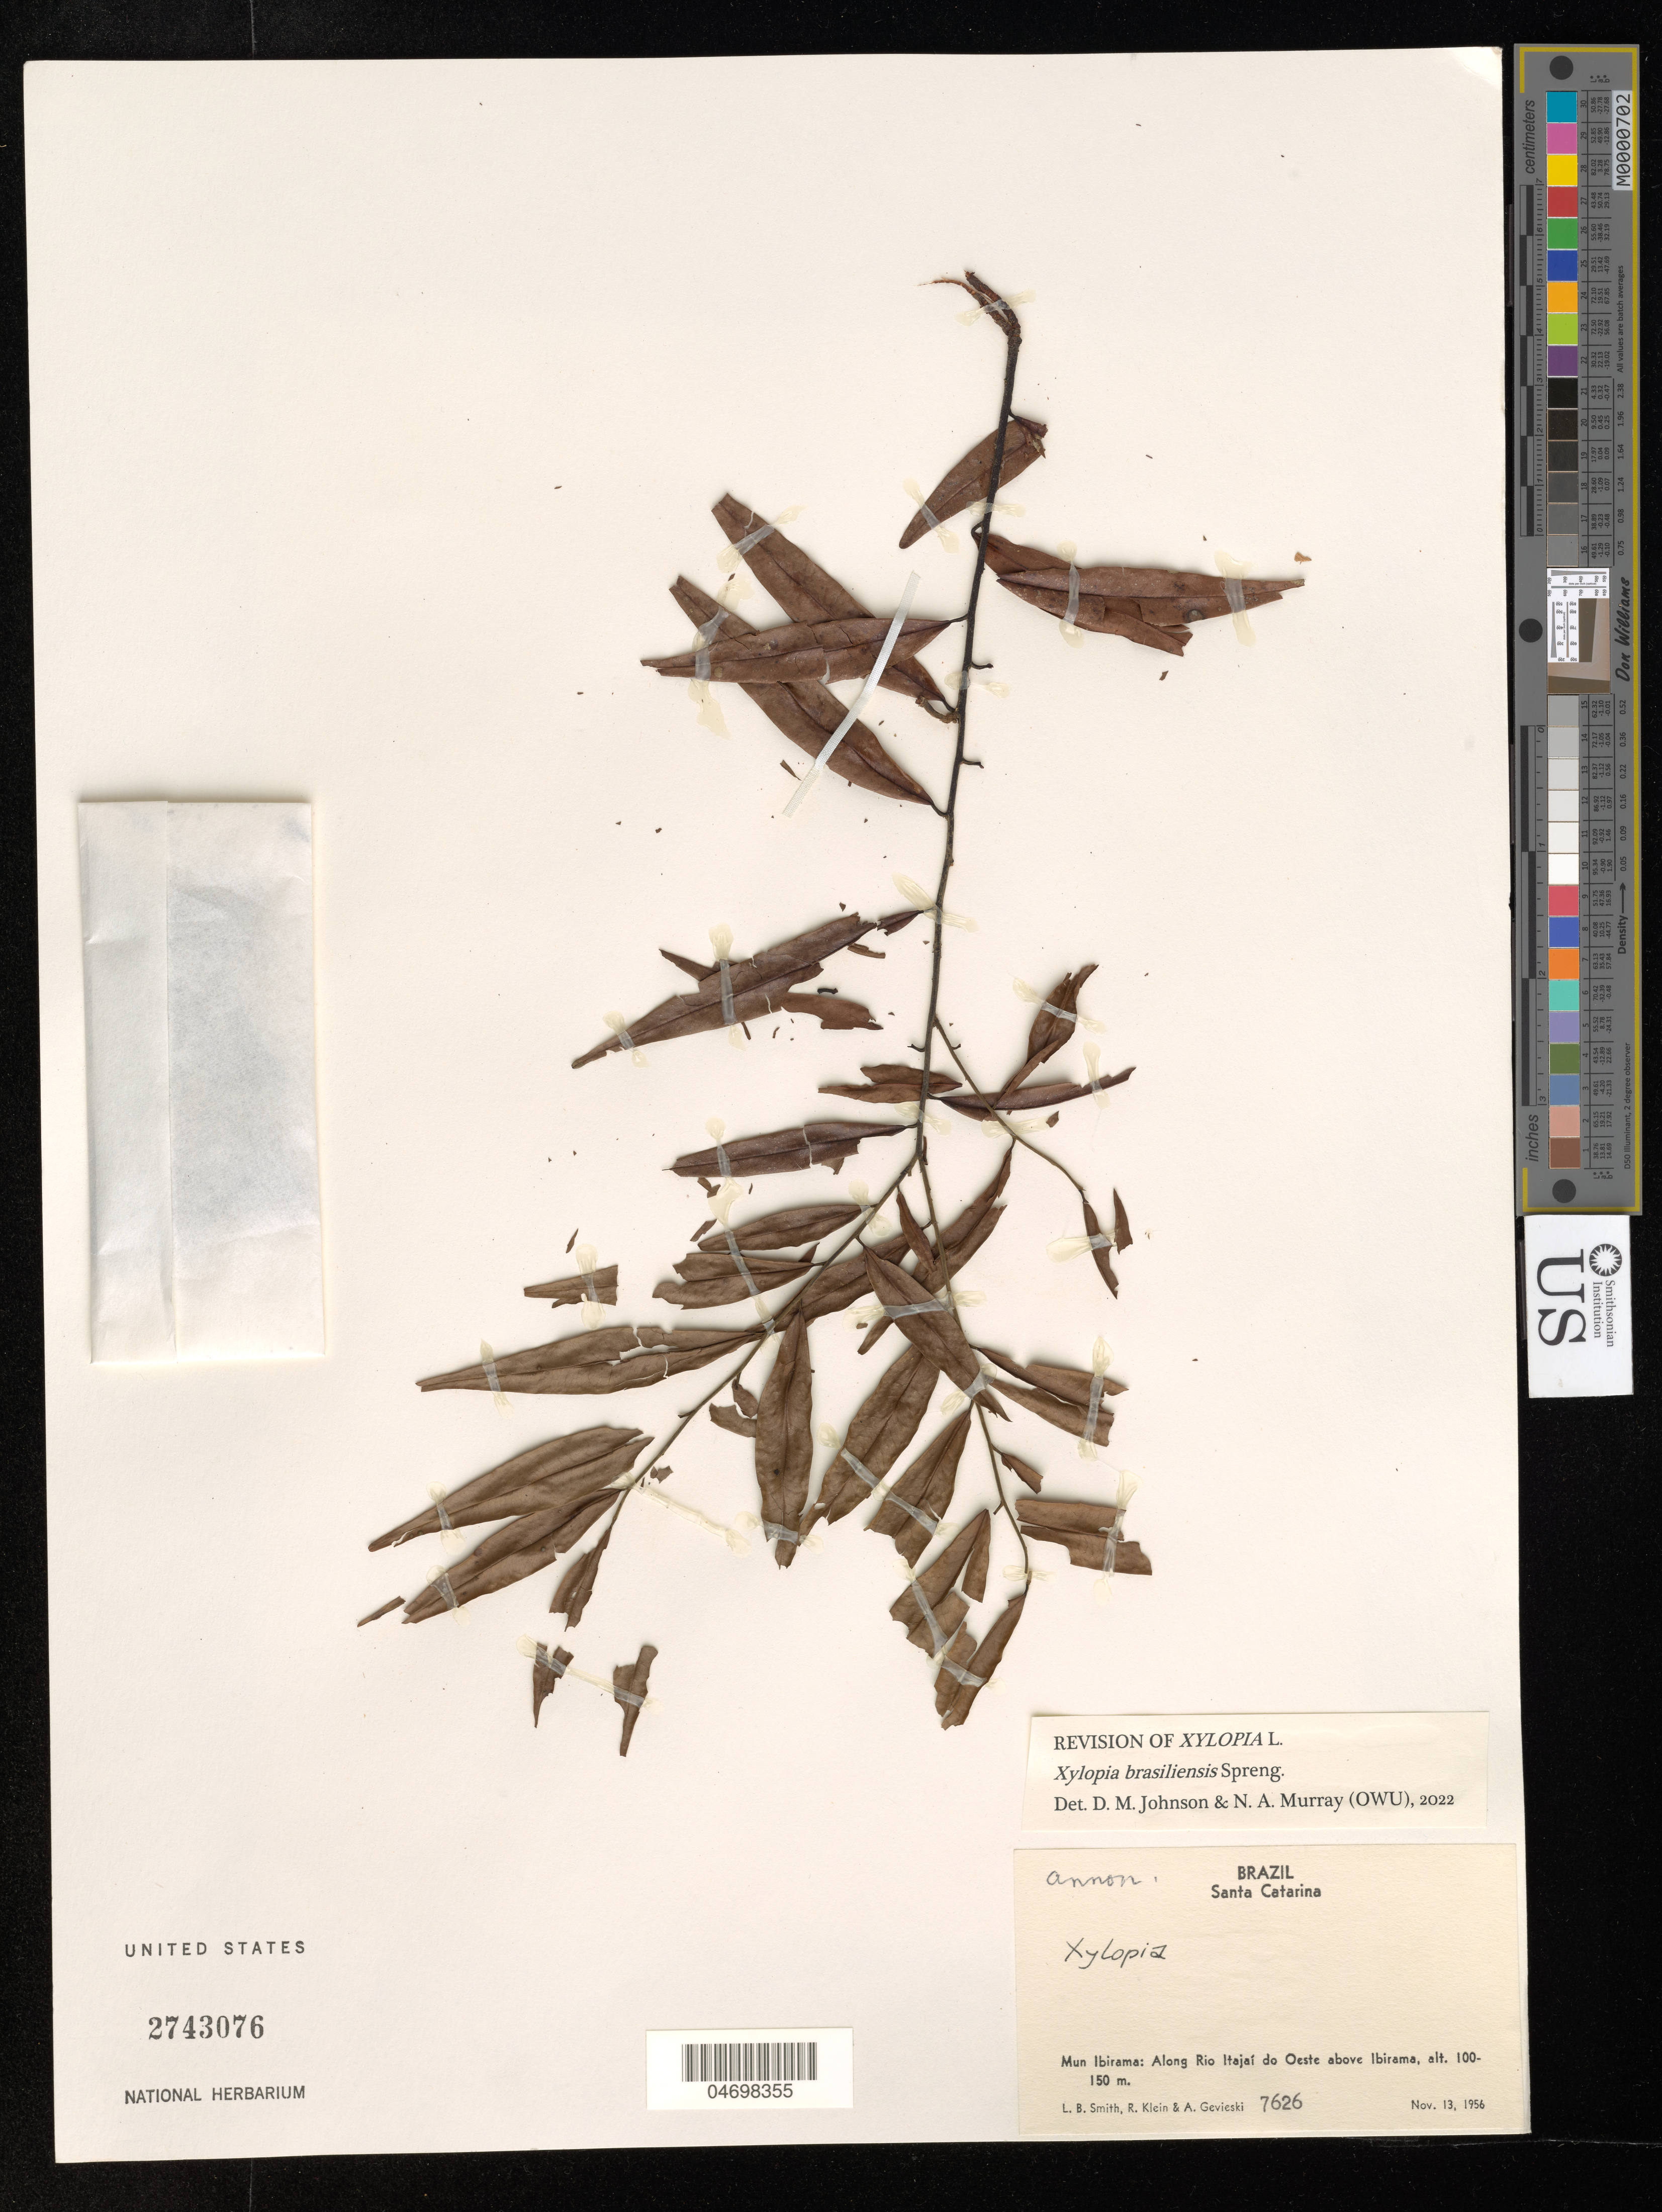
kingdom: Plantae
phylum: Tracheophyta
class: Magnoliopsida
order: Magnoliales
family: Annonaceae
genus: Xylopia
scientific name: Xylopia brasiliensis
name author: Spreng.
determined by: Johnson, D. M.; Murray, N. A.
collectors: L. Smith & A. Gevieski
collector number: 7626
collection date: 1956-11-13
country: Brazil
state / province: Santa Catarina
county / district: Ibirama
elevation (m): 100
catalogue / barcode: US 2743076